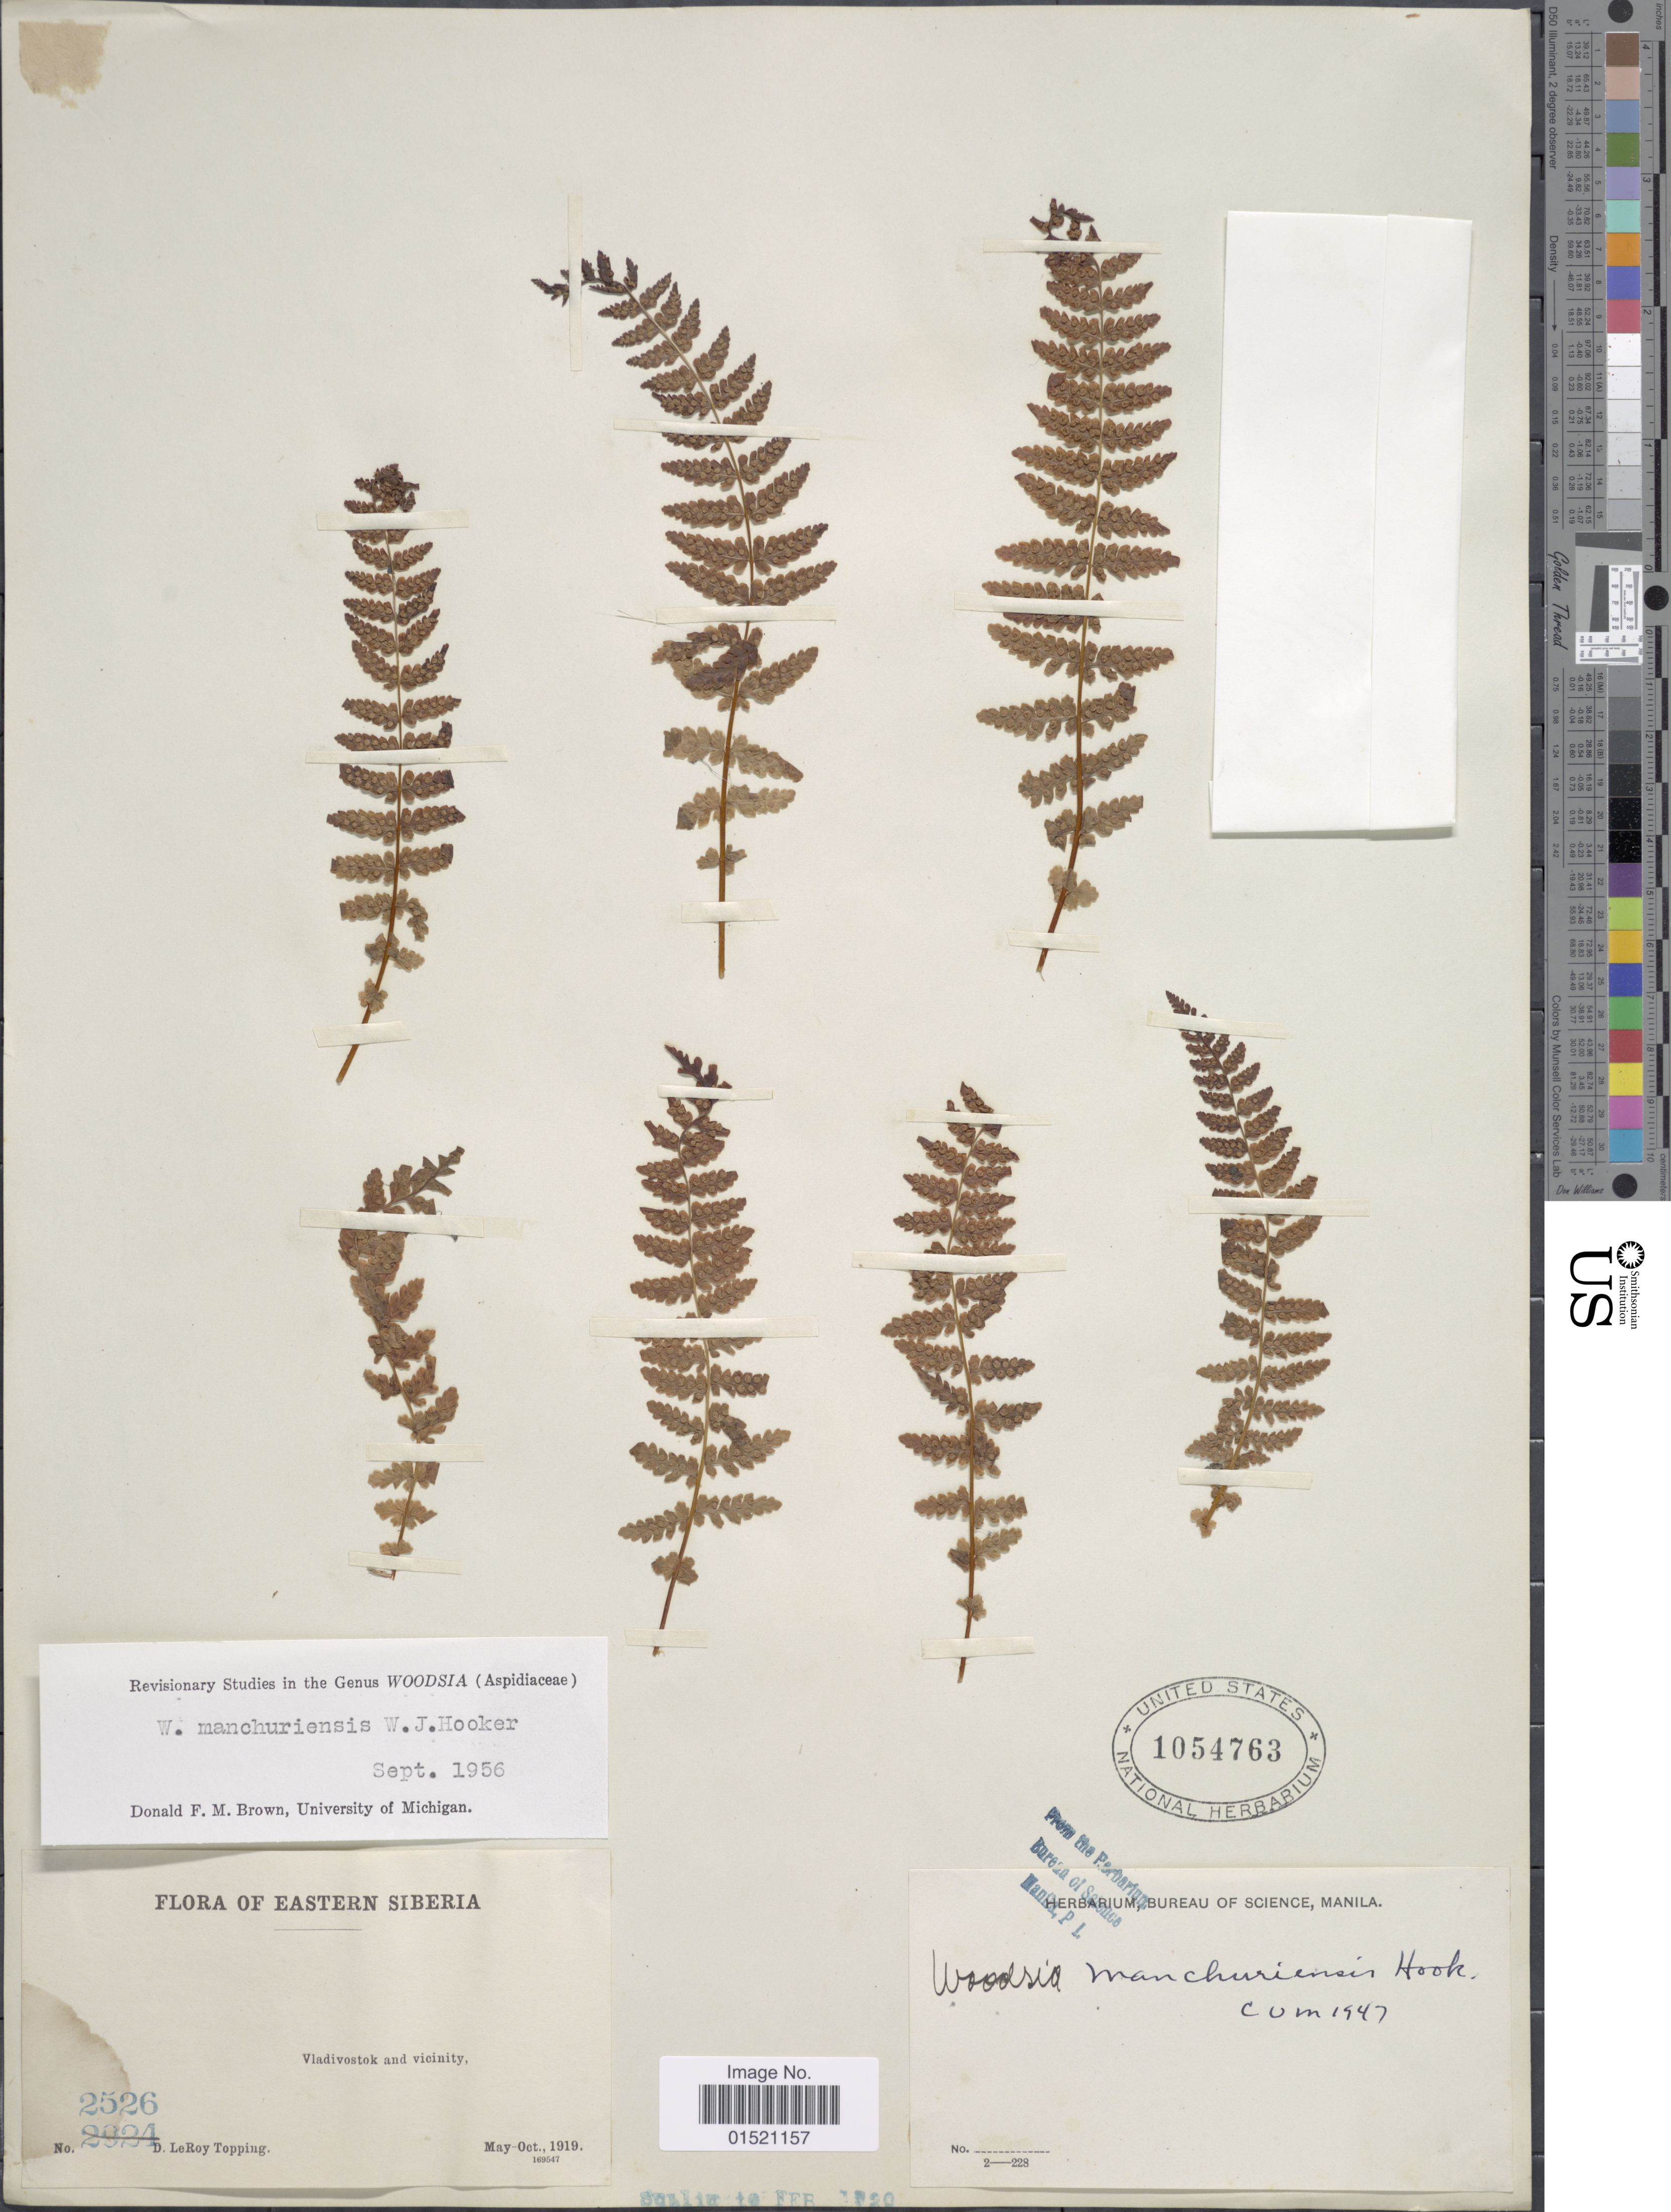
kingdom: Plantae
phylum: Tracheophyta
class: Polypodiopsida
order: Polypodiales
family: Woodsiaceae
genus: Woodsia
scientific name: Woodsia manchuriensis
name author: Hook.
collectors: D. L. Topping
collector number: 2526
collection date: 1919-05/1919-10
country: Russian Federation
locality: Eastern Siberia, Vladivostok and vicinity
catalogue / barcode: US 1054763